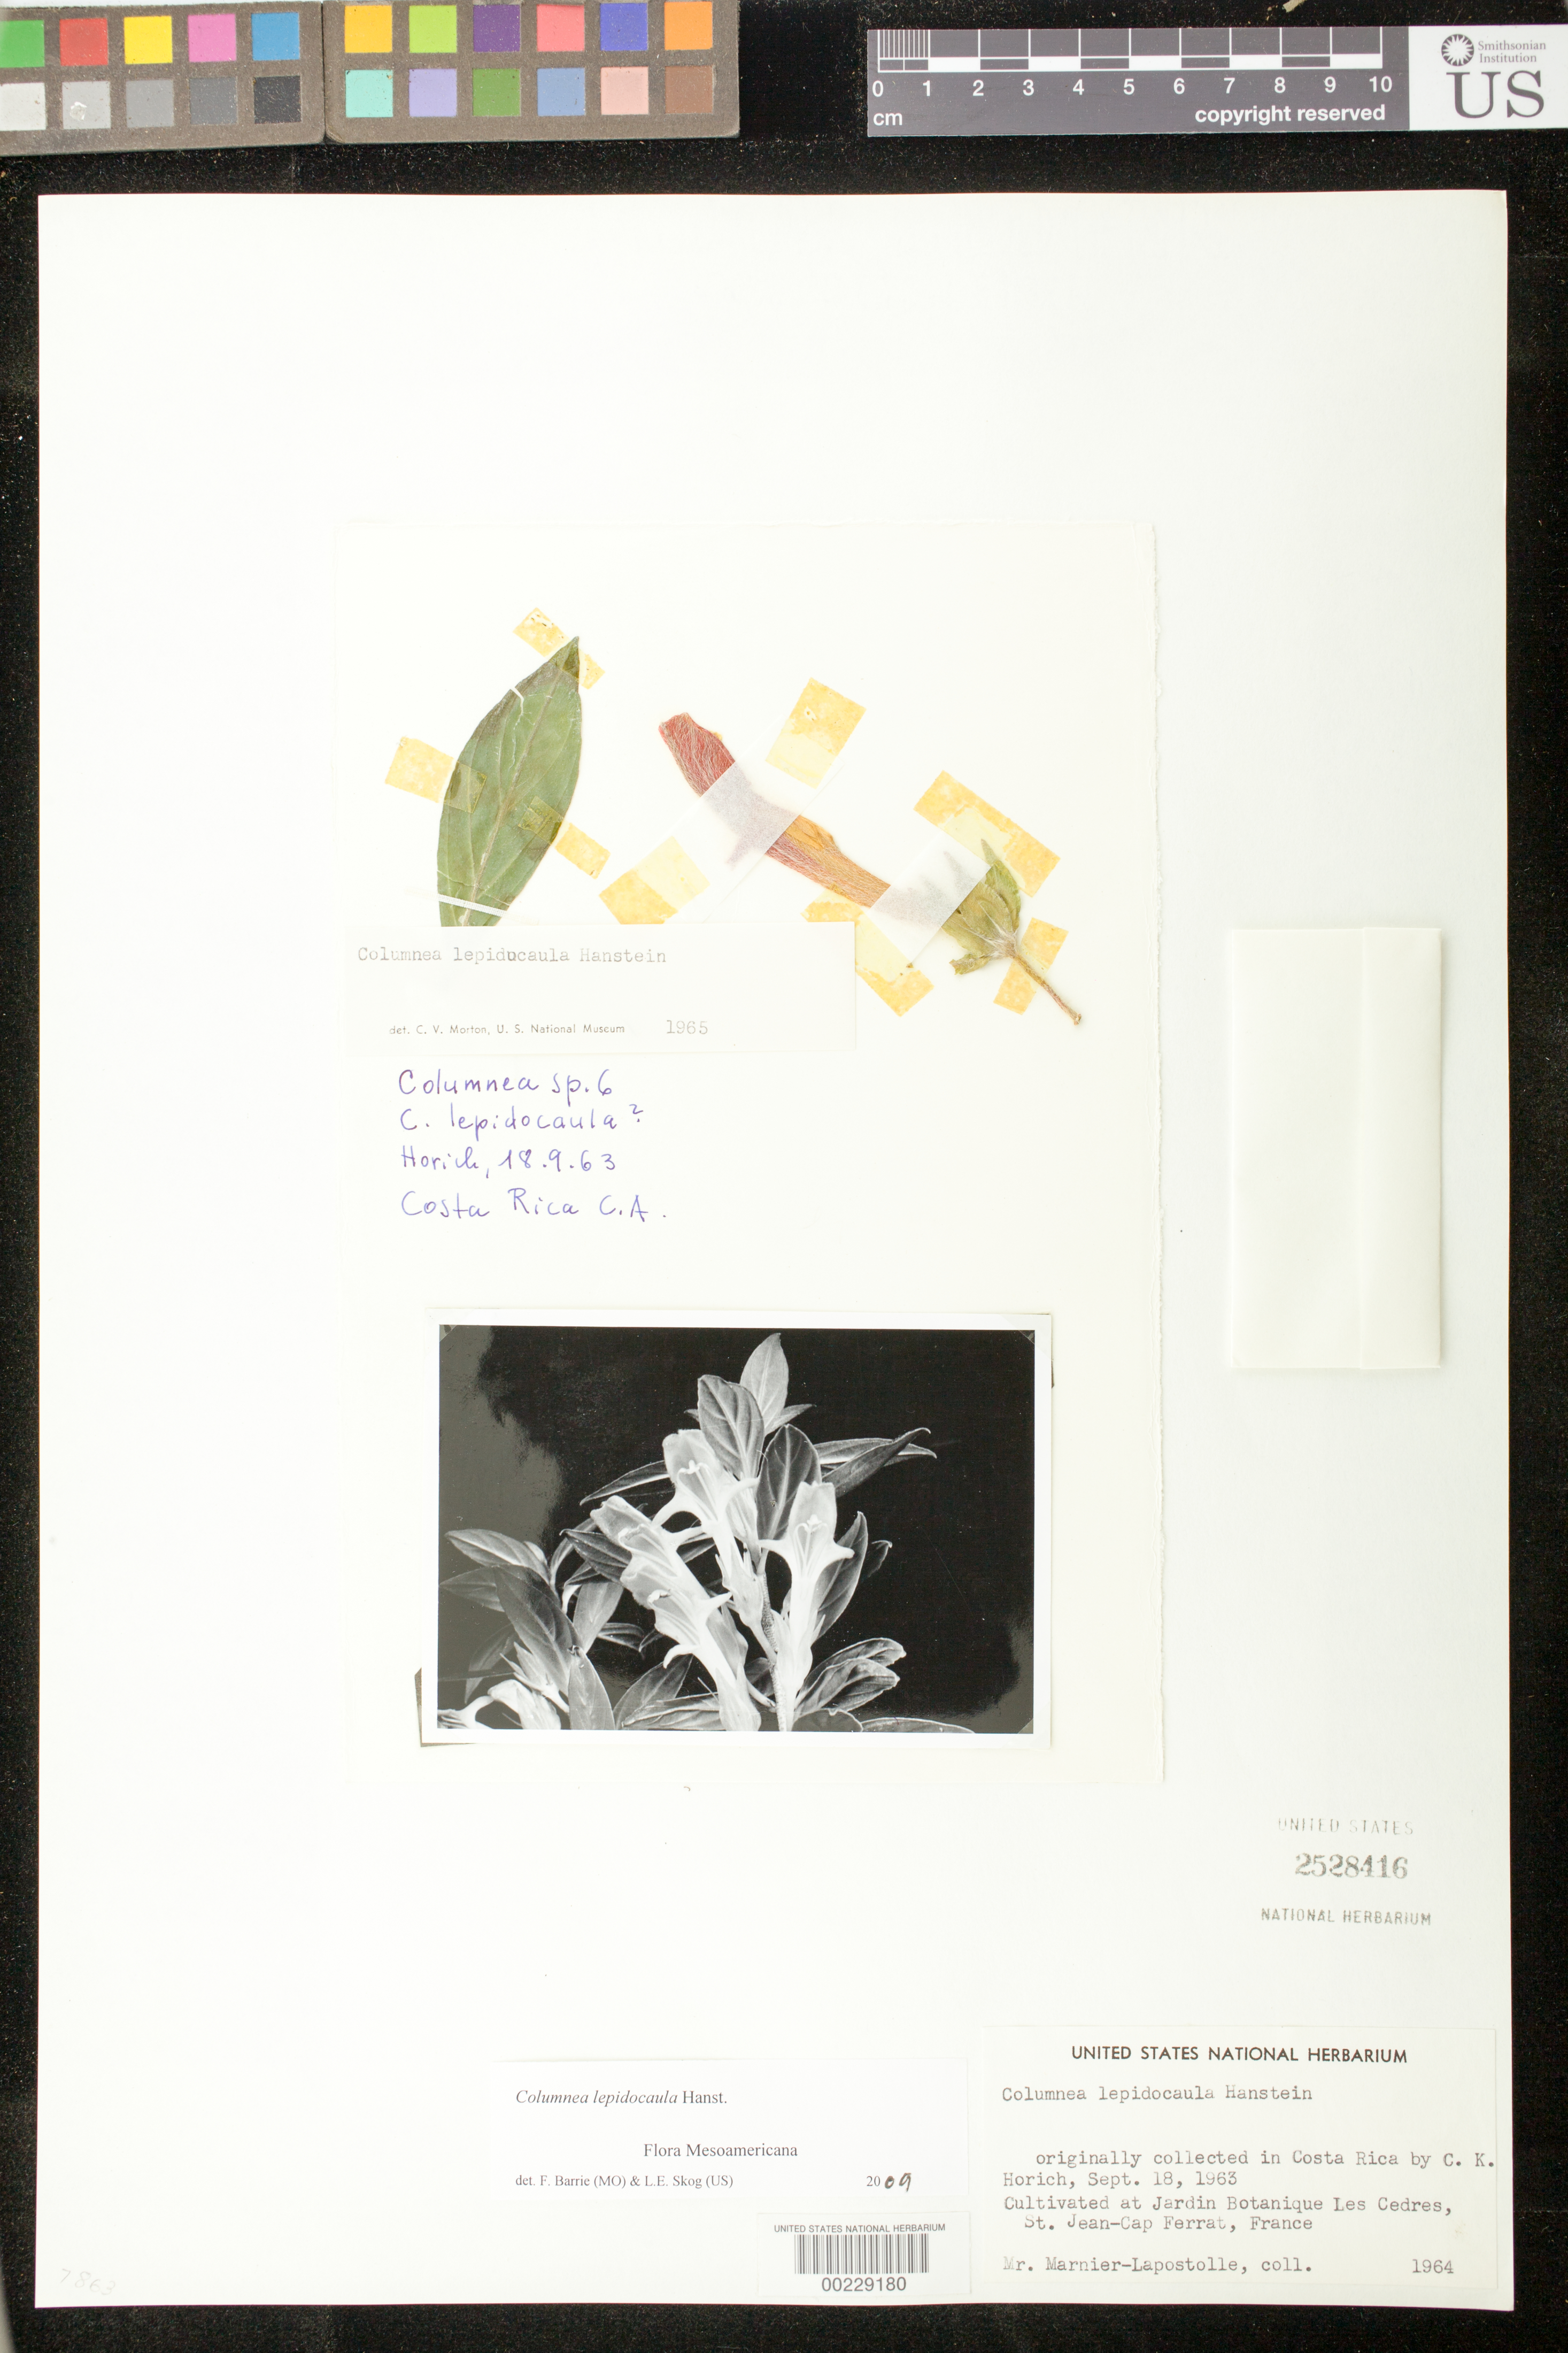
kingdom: Plantae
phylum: Tracheophyta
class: Magnoliopsida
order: Lamiales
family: Gesneriaceae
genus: Columnea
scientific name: Columnea lepidocaula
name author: Hanst.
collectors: J. Marnier-Lapostolle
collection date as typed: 1964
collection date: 1964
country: Costa Rica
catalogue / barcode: US 2528416